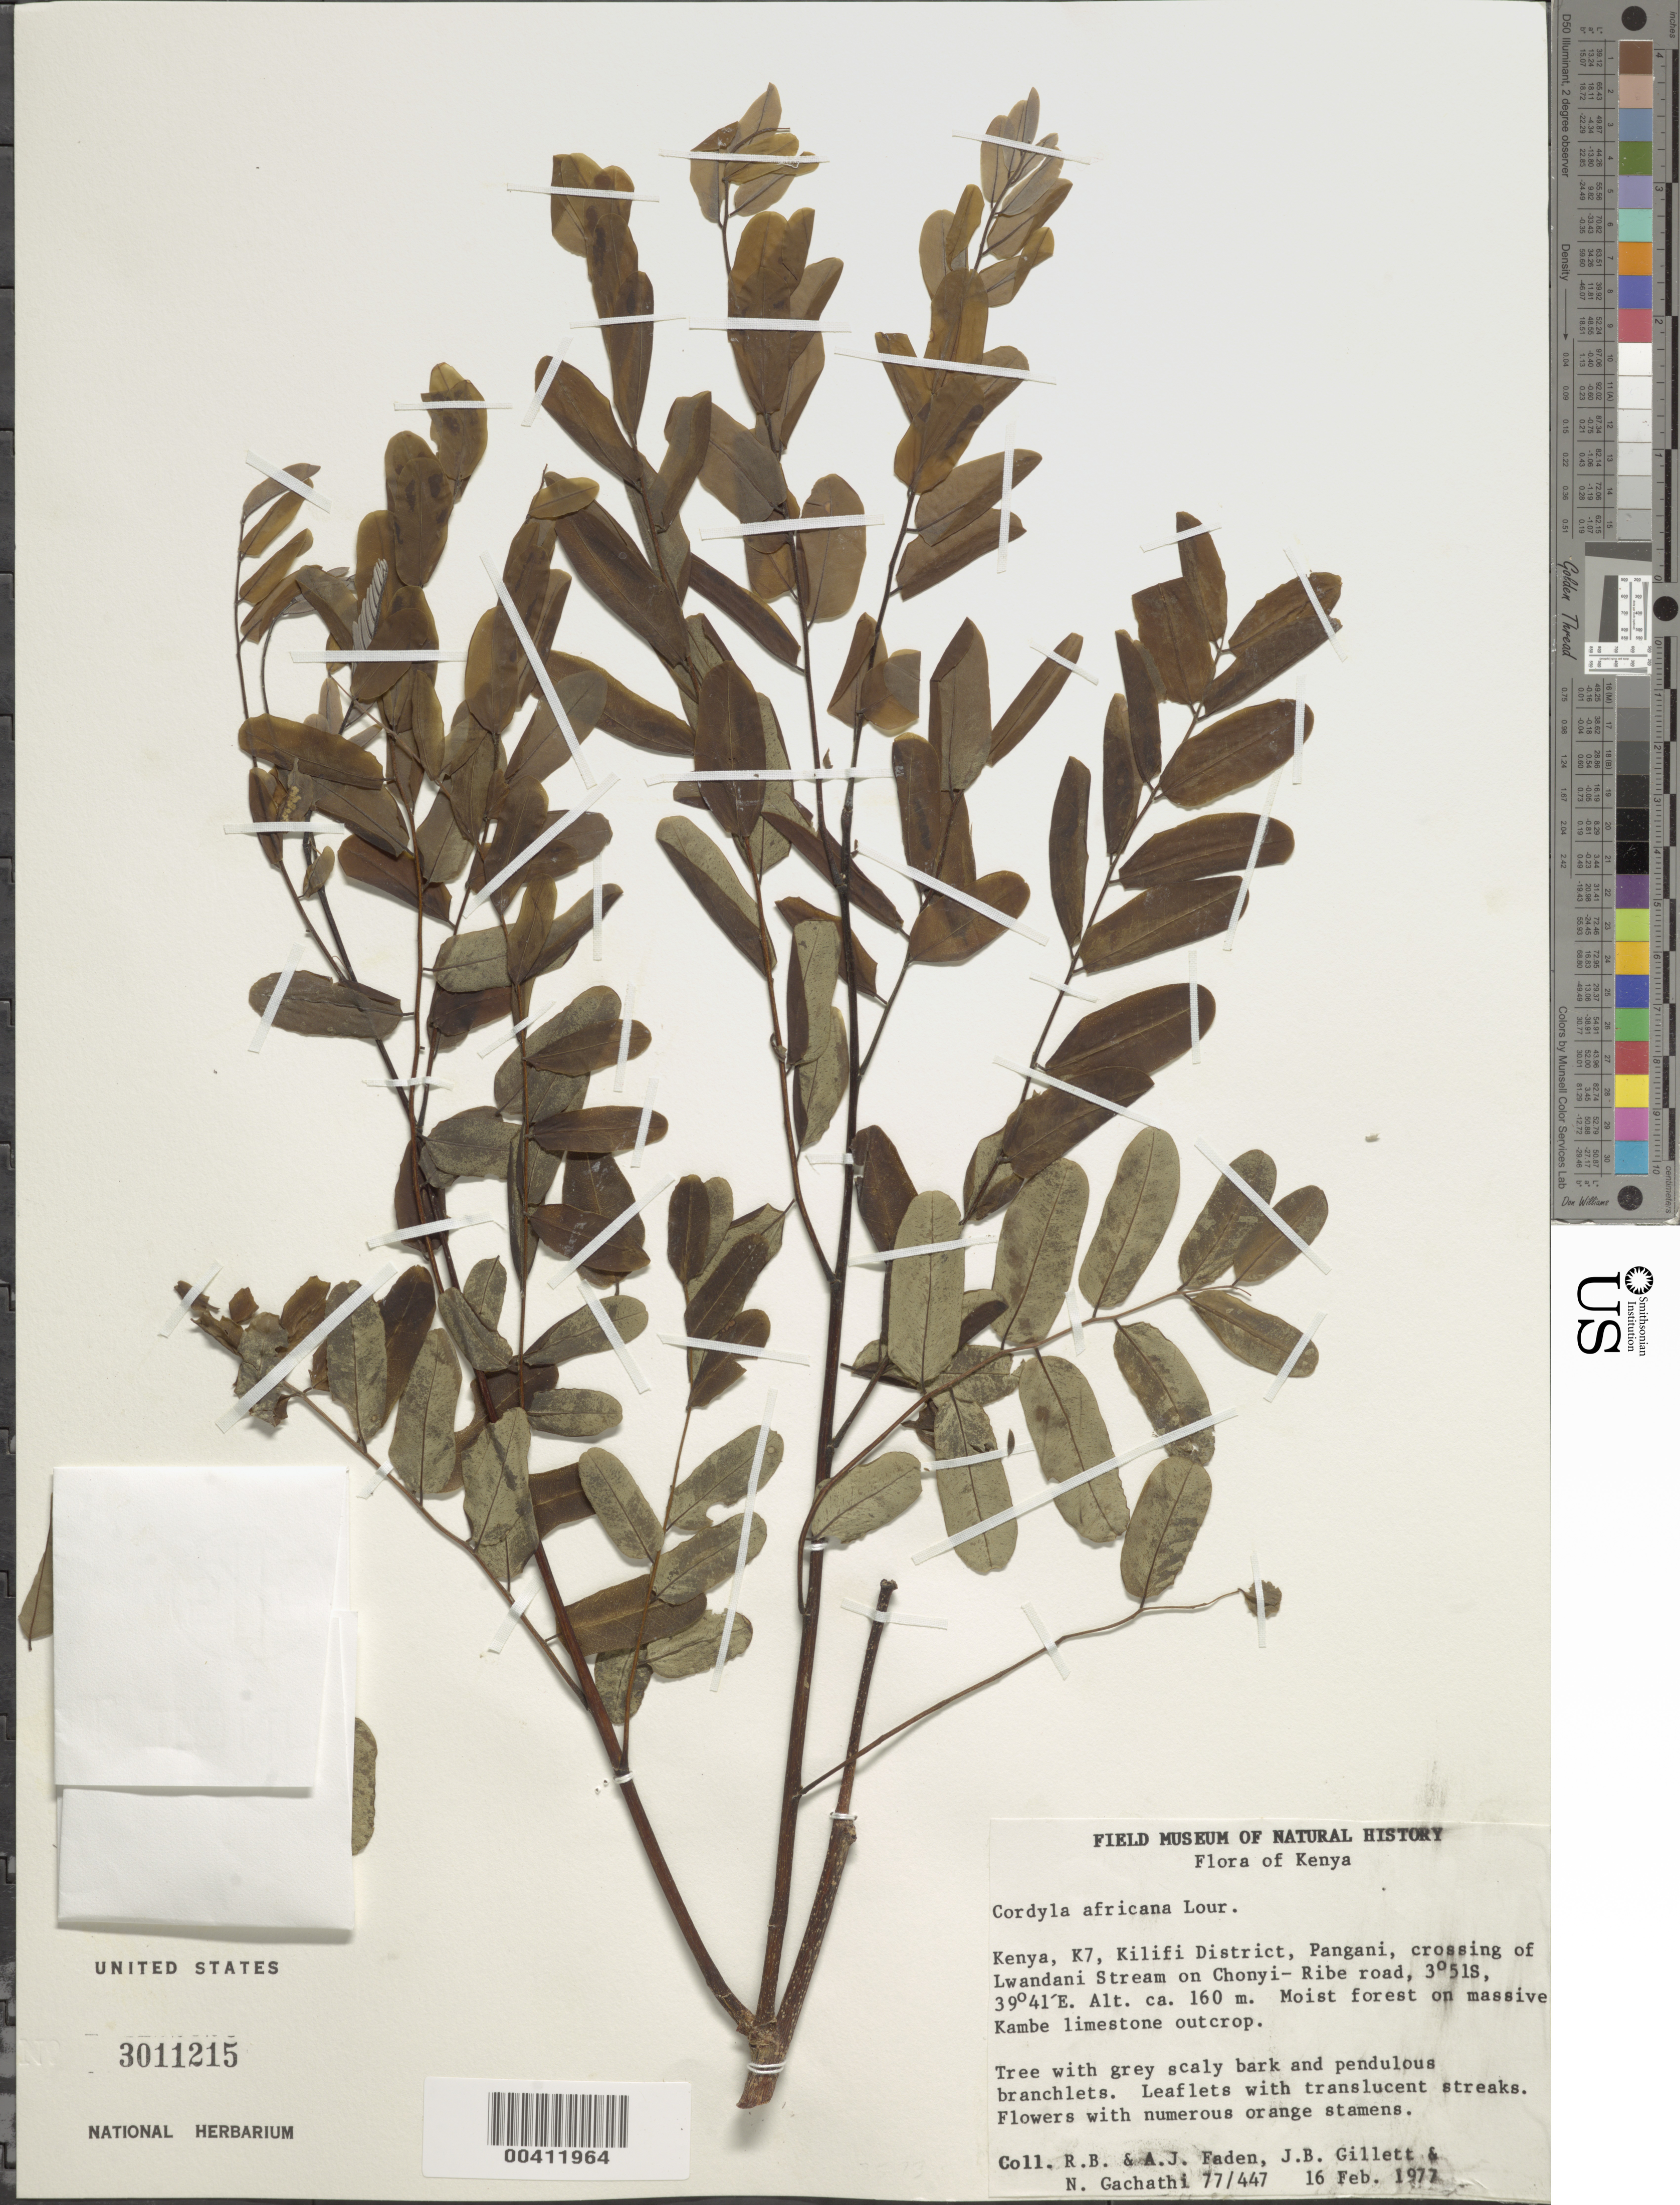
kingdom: Plantae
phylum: Tracheophyta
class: Magnoliopsida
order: Fabales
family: Fabaceae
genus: Cordyla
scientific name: Cordyla africana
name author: Lour.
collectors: R. B. Faden, A. J. Faden & N. Gachathi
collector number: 77/447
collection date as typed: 16 Feb 1977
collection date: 1977-02-16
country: Kenya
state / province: Kilifi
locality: Pangani, crossing of lwandani stream on chonyi - ribe rd.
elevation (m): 160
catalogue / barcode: US 3011215